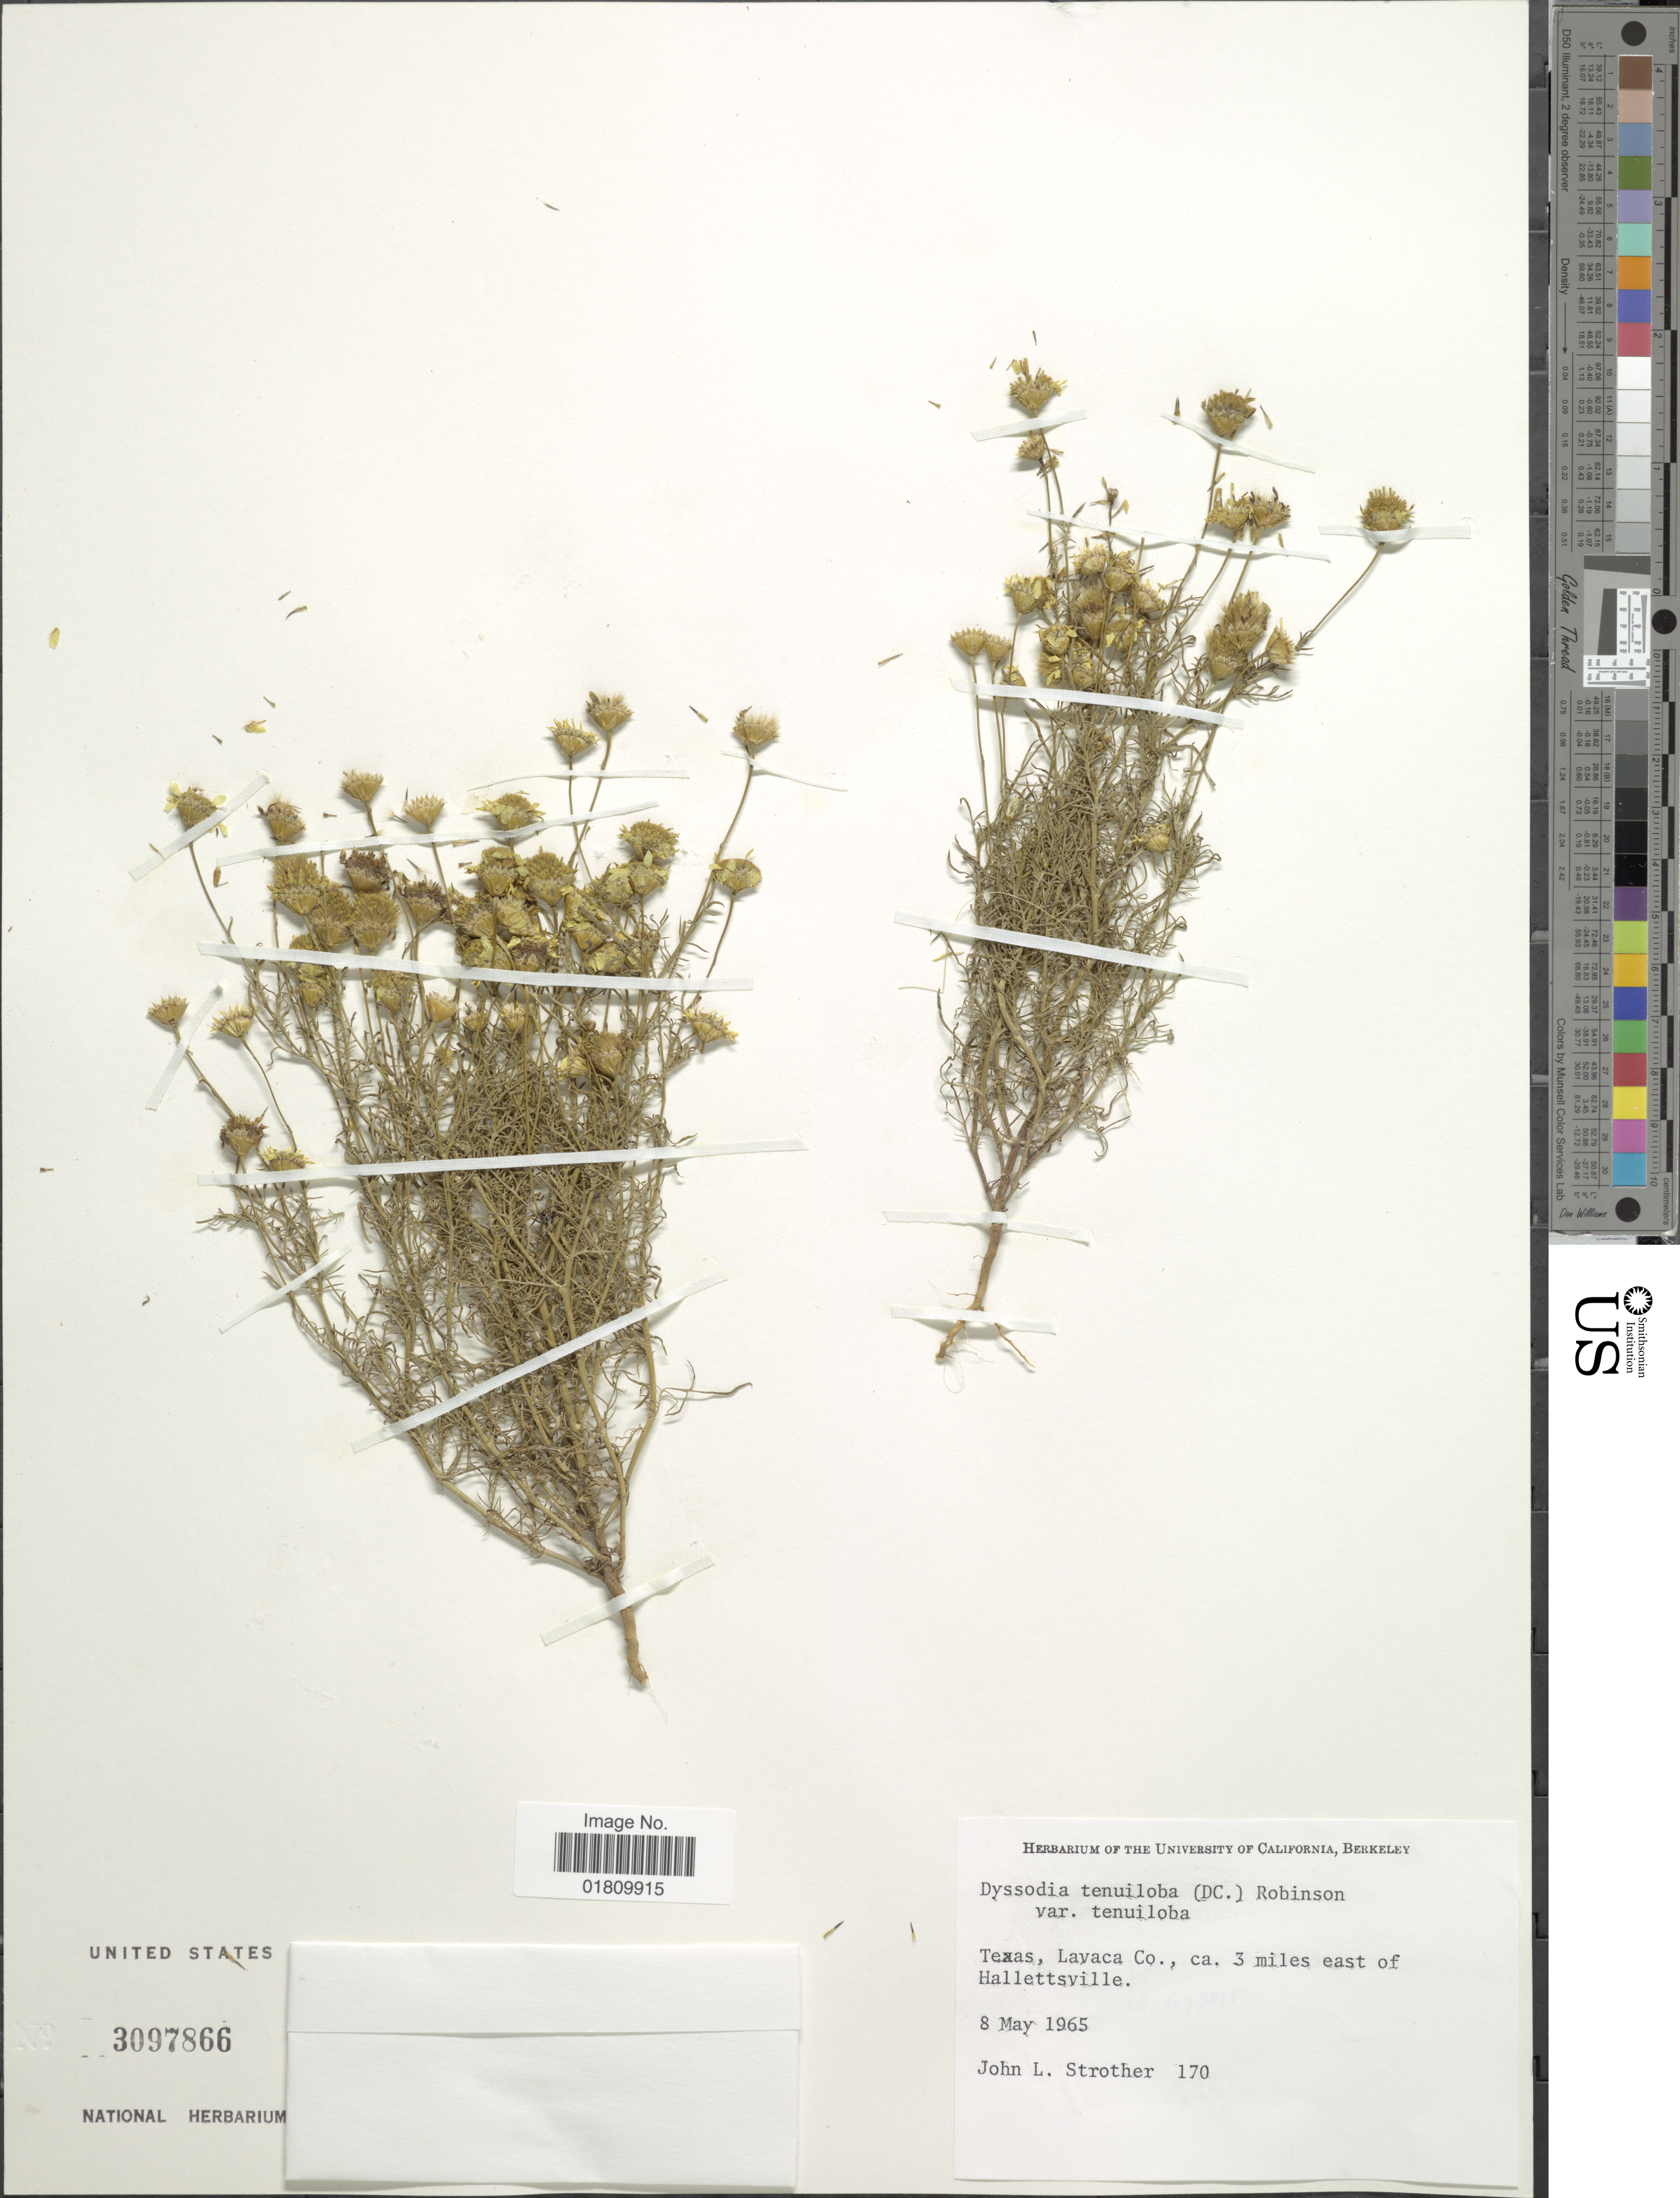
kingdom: Plantae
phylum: Tracheophyta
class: Magnoliopsida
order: Asterales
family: Asteraceae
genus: Thymophylla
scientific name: Thymophylla tenuiloba var. tenuiloba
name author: (DC.) Small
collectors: J. L. Strother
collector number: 170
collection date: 1965-05-08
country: United States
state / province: Texas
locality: Lavaca Co., ca. 3 miles east of Hallettsville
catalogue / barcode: US 3097866